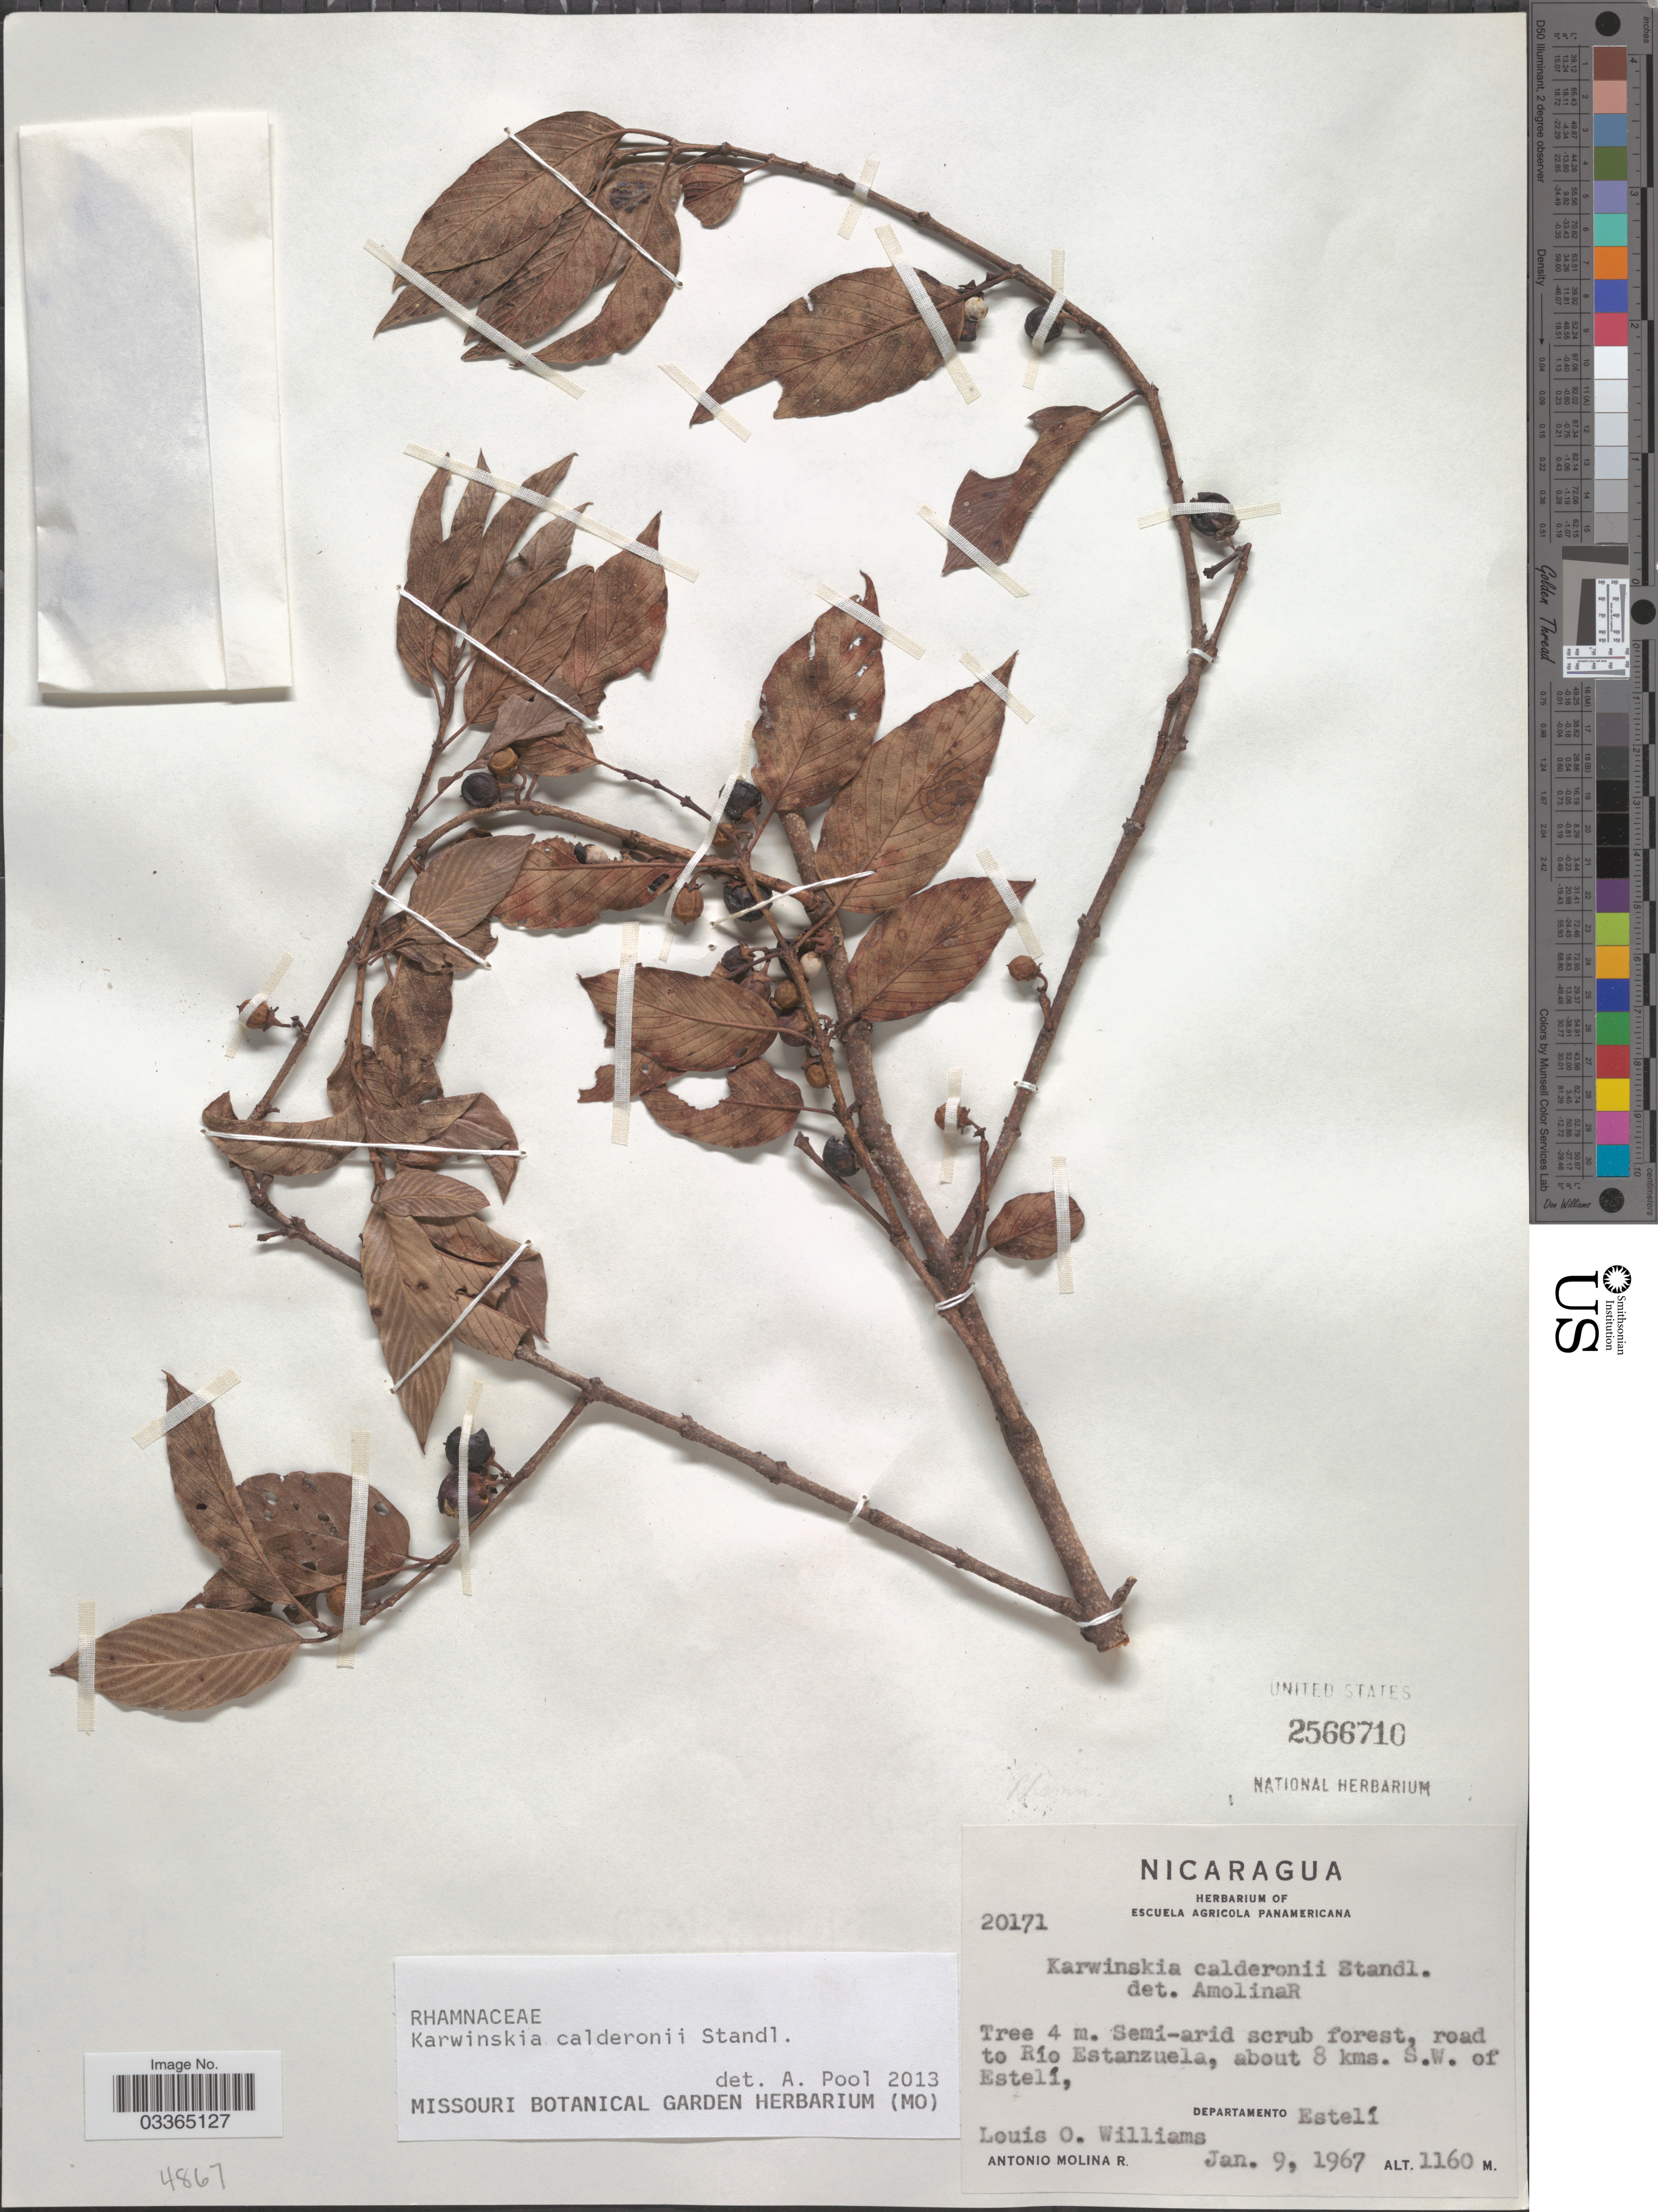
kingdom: Plantae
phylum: Tracheophyta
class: Magnoliopsida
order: Rosales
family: Rhamnaceae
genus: Karwinskia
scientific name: Karwinskia calderonii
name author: Standl.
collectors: L. O. Williams & A. Molina R.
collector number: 20171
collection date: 1967-01-09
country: Nicaragua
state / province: Esteli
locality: Road to Río Estanzuela, about 8 kms. S.W. of Estelí, Departamento Estelí.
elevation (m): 1160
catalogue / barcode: US 2566710